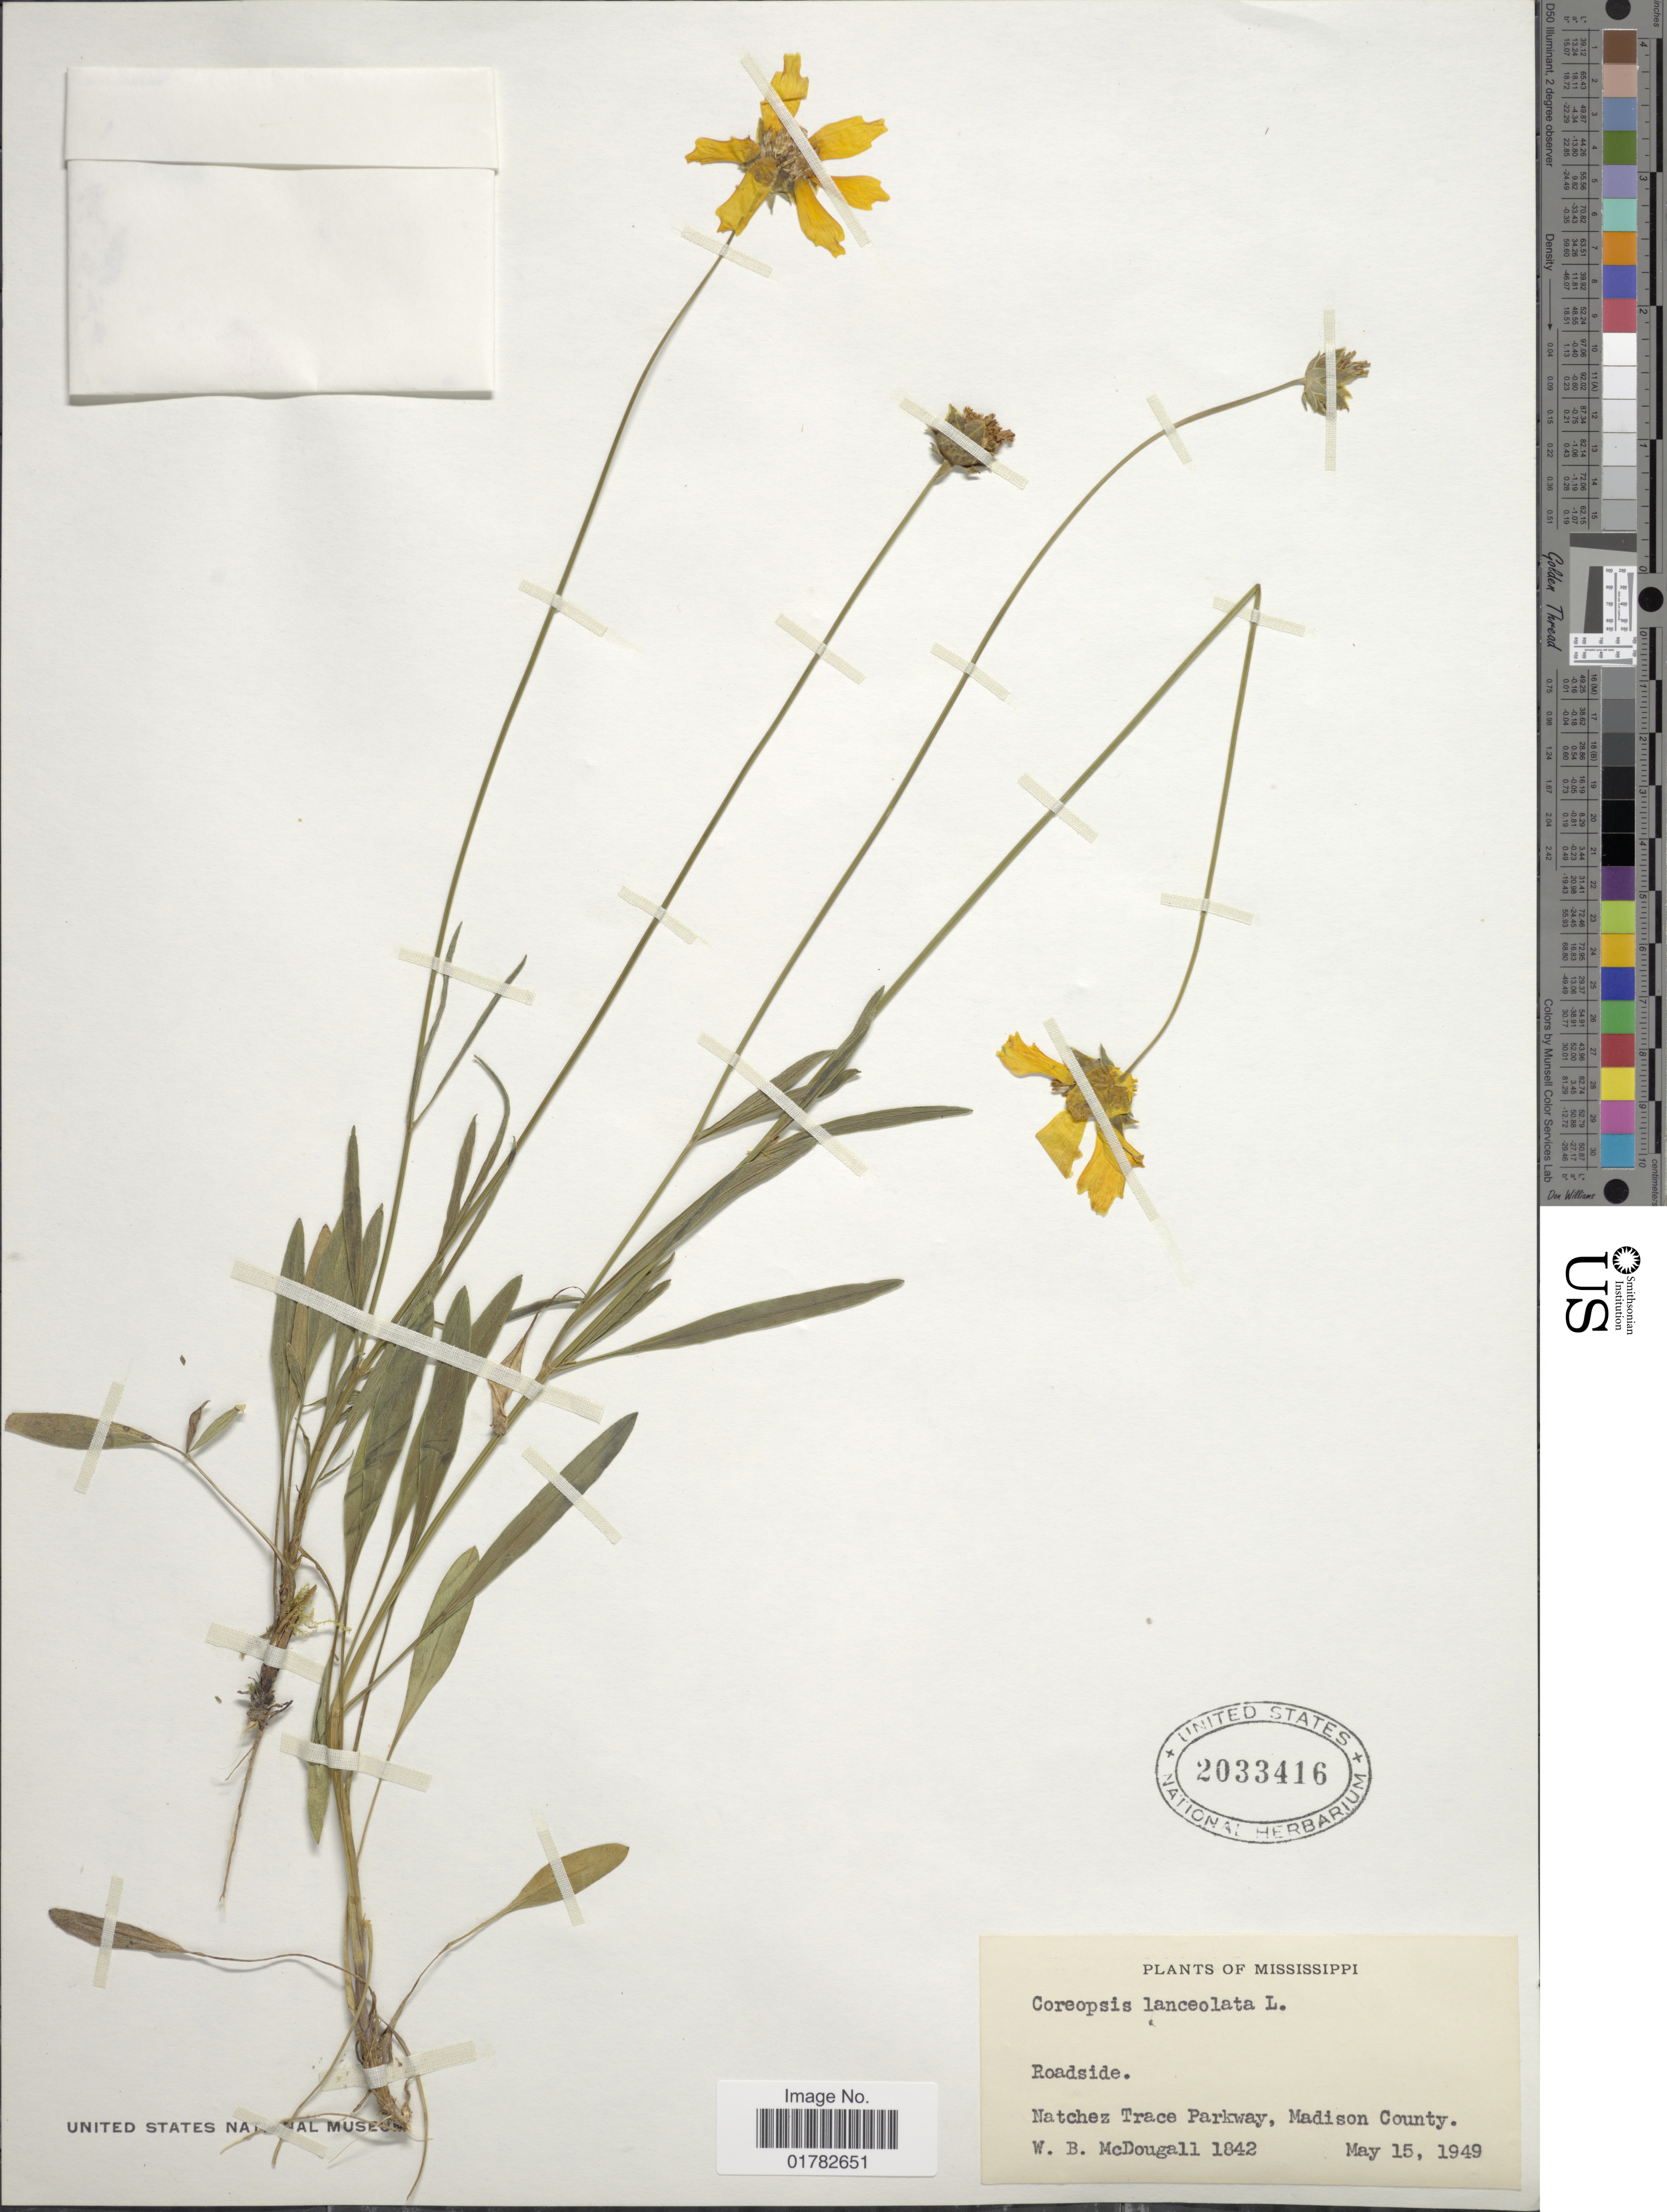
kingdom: Plantae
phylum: Tracheophyta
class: Magnoliopsida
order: Asterales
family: Asteraceae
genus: Coreopsis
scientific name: Coreopsis lanceolata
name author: L.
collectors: W. B. McDougall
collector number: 1842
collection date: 1949-05-15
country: United States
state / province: Mississippi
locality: Roadside, Natchez Trace Parkway, Madison County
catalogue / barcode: US 2033416